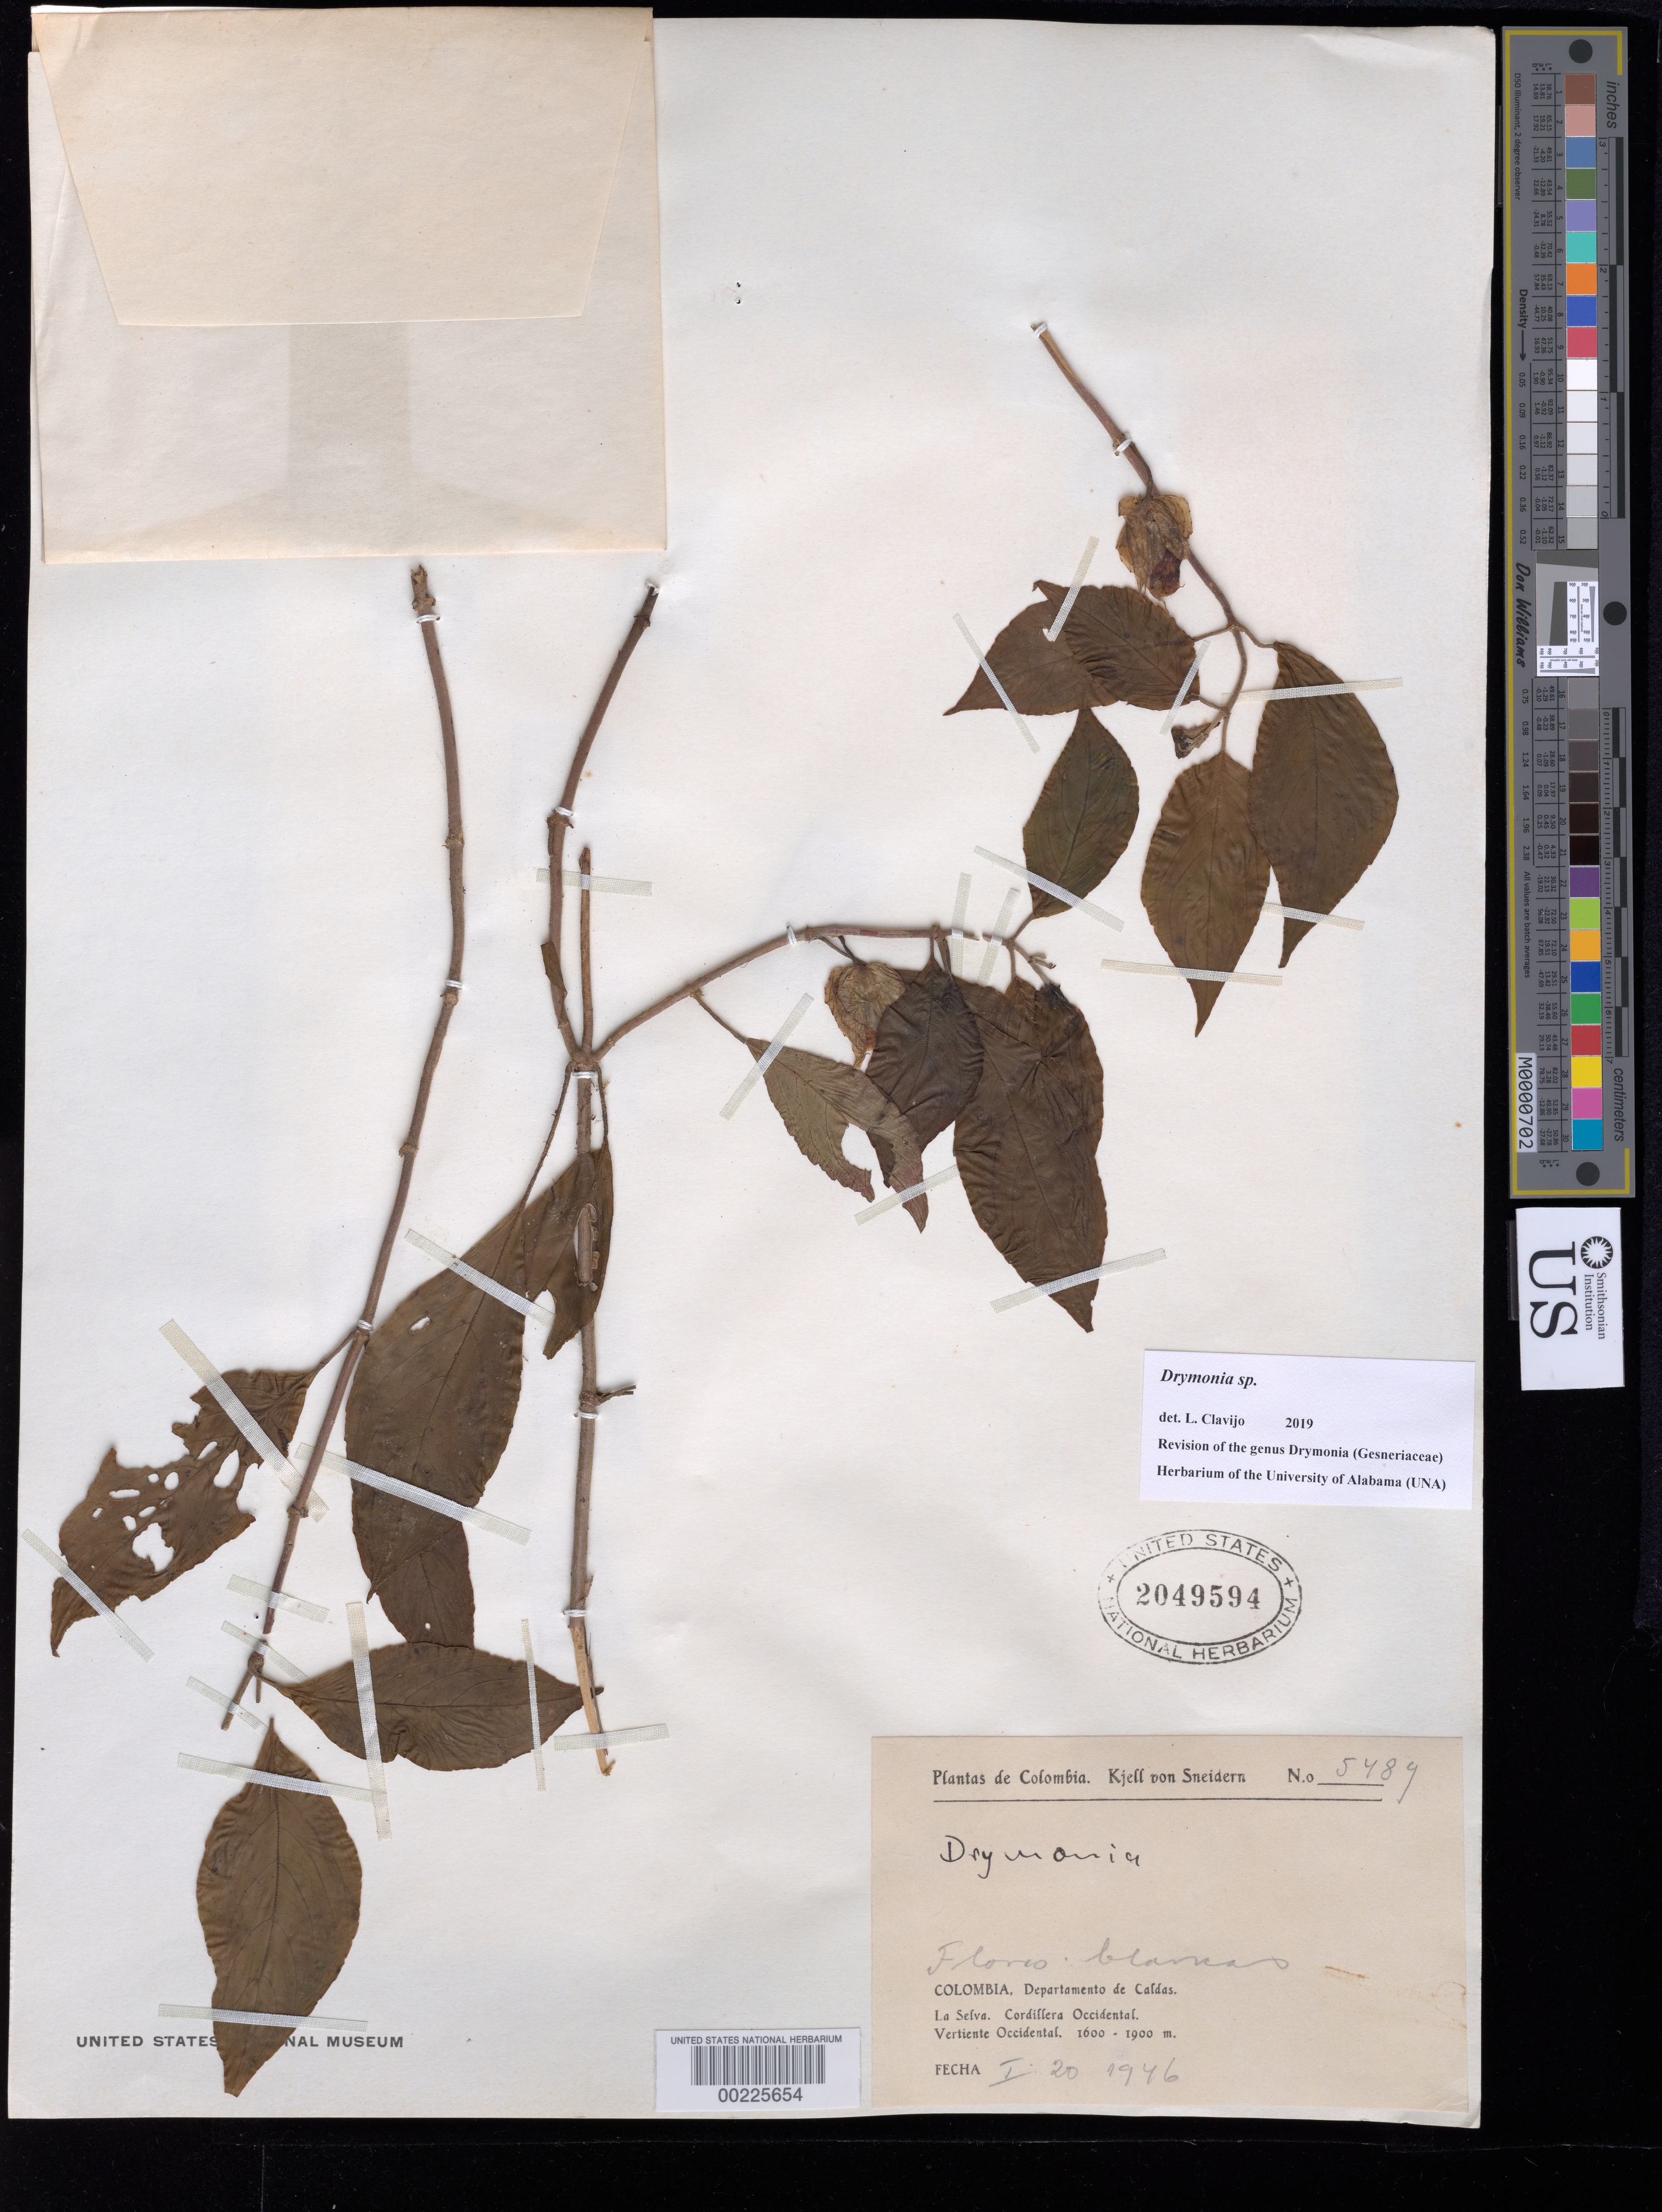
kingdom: Plantae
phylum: Tracheophyta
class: Magnoliopsida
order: Lamiales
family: Gesneriaceae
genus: Drymonia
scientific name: Drymonia warszewicziana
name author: Hanst.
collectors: K. von Sneidern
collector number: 5489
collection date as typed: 20 Jan 1946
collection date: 1946-01-20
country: Colombia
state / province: Caldas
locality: La Selva, Cordillera Occidental, western slope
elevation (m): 1600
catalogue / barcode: US 2049594